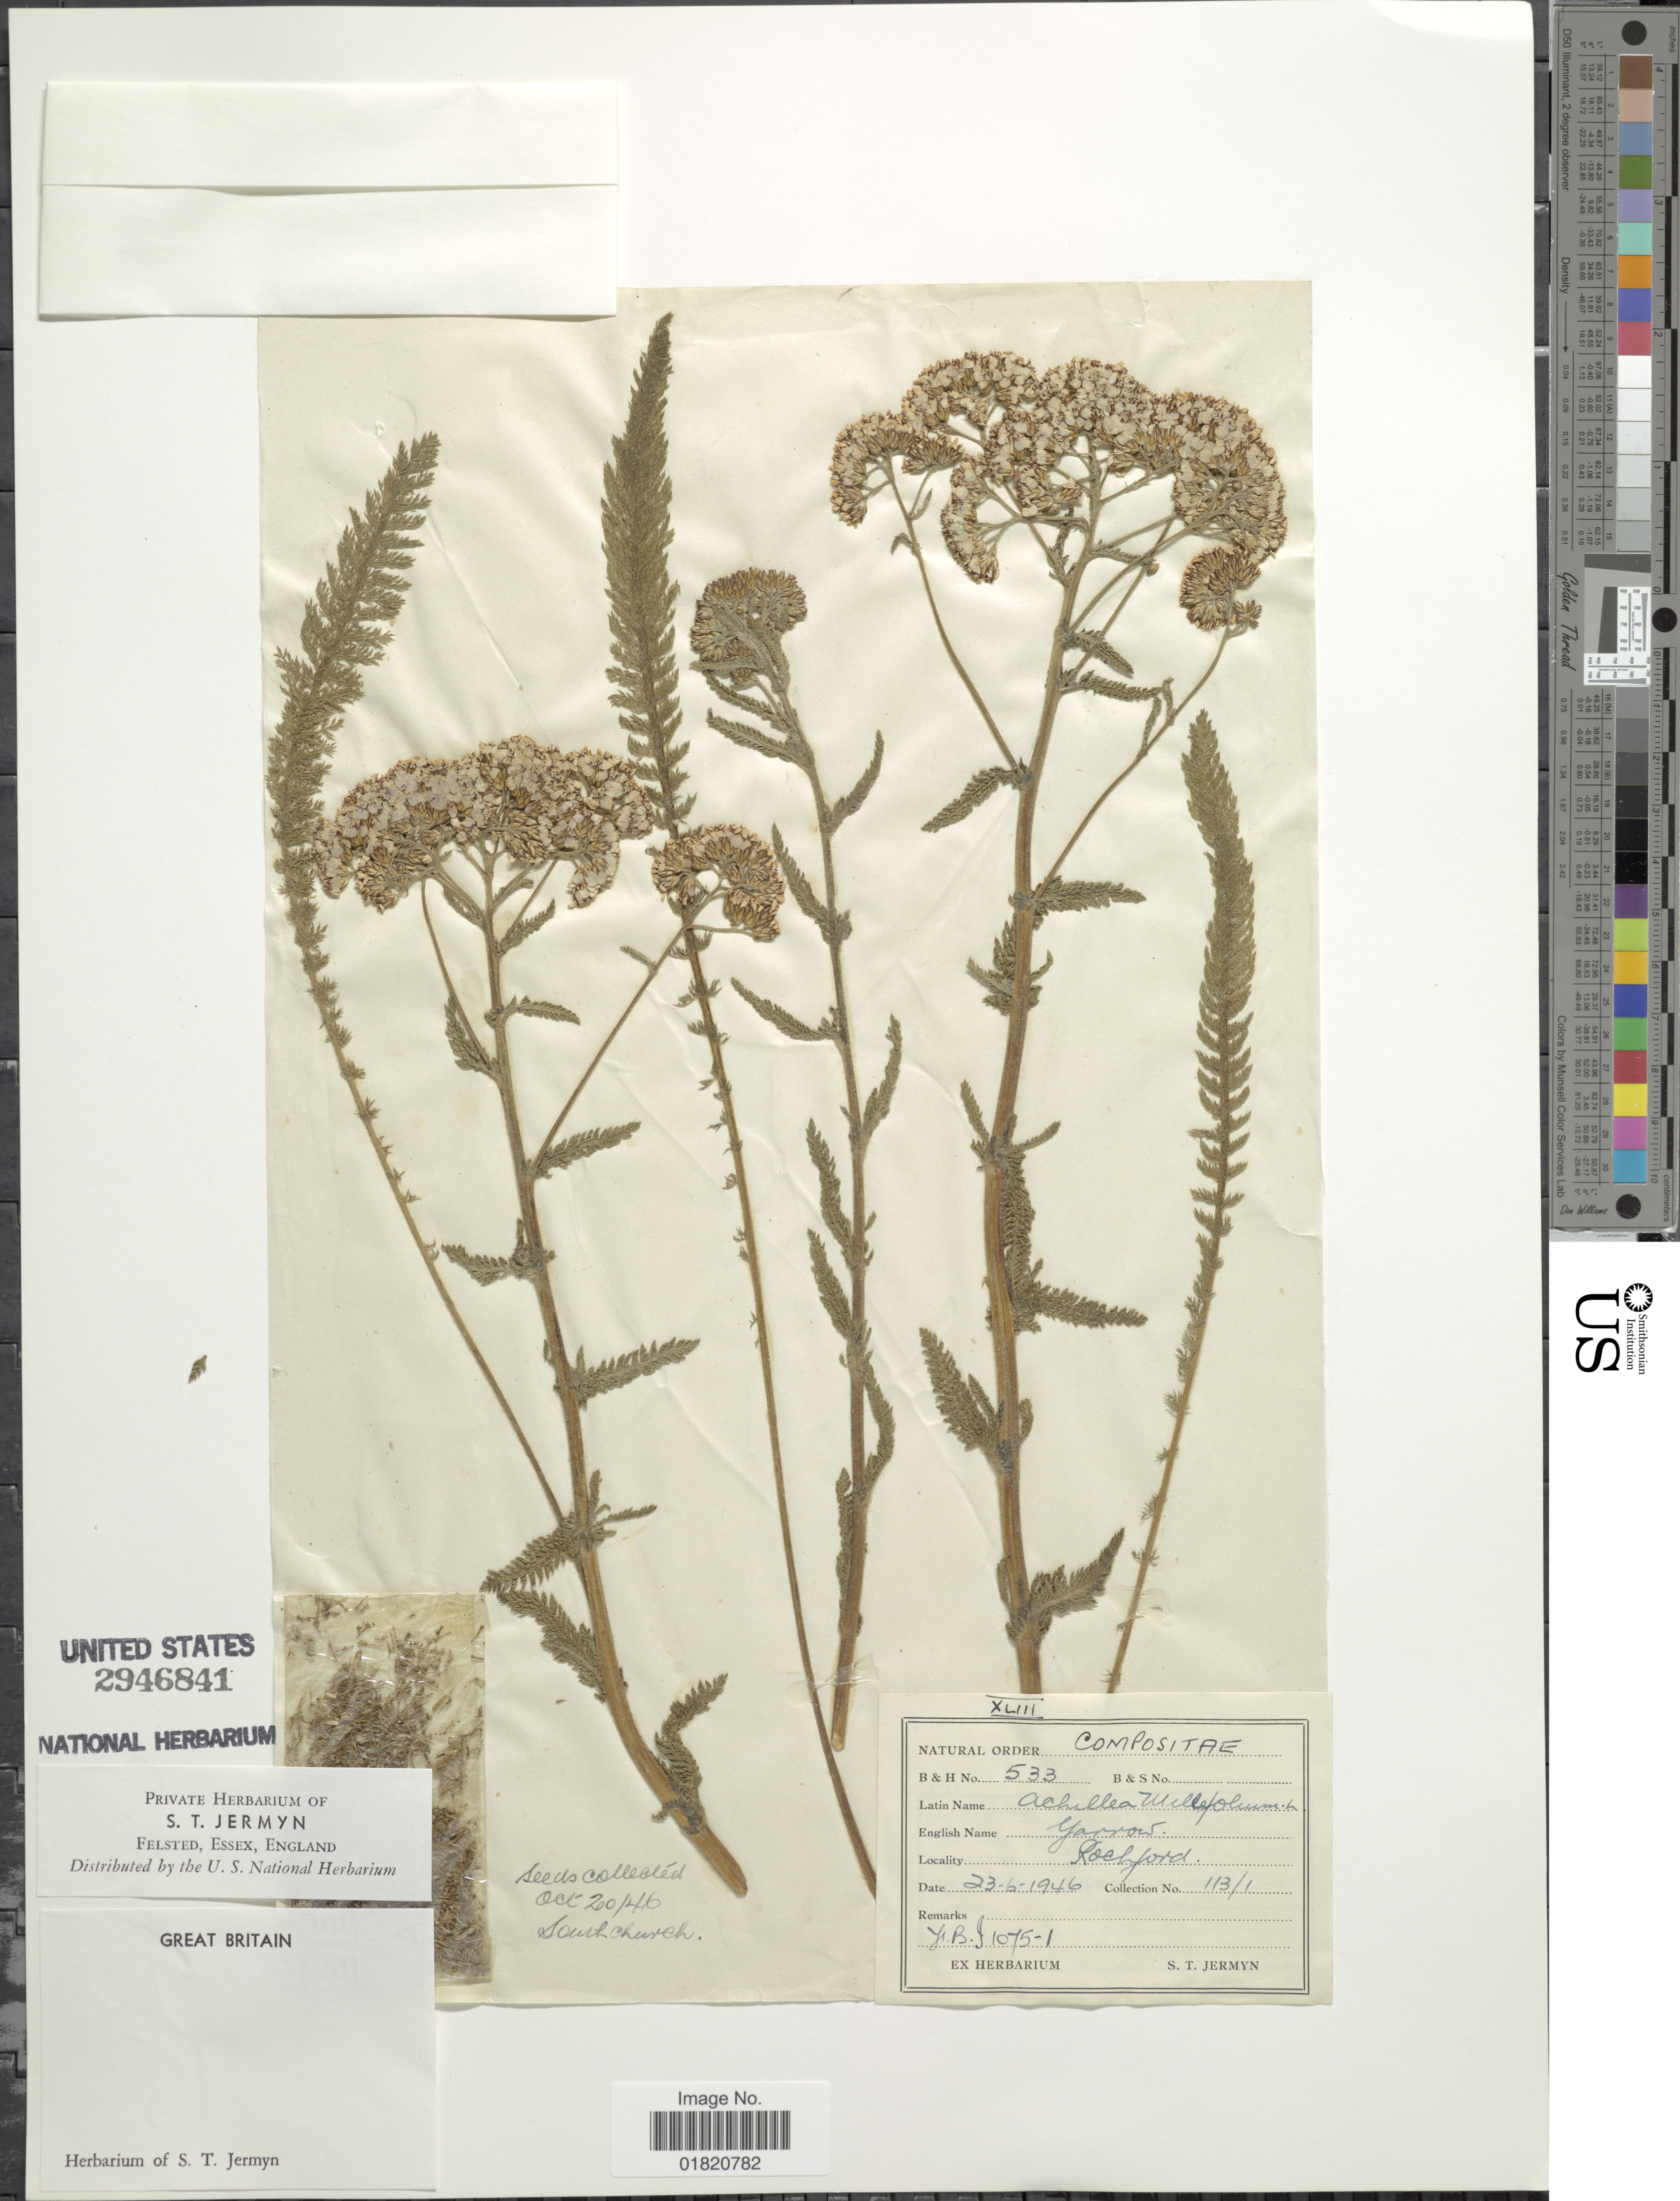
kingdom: Plantae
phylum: Tracheophyta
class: Magnoliopsida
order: Asterales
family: Asteraceae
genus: Achillea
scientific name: Achillea millefolium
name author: L.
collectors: ex herb. S. T. Jermyn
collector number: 113/1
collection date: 1946-06-23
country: United Kingdom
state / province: England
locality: Rochford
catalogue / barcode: US 2946841